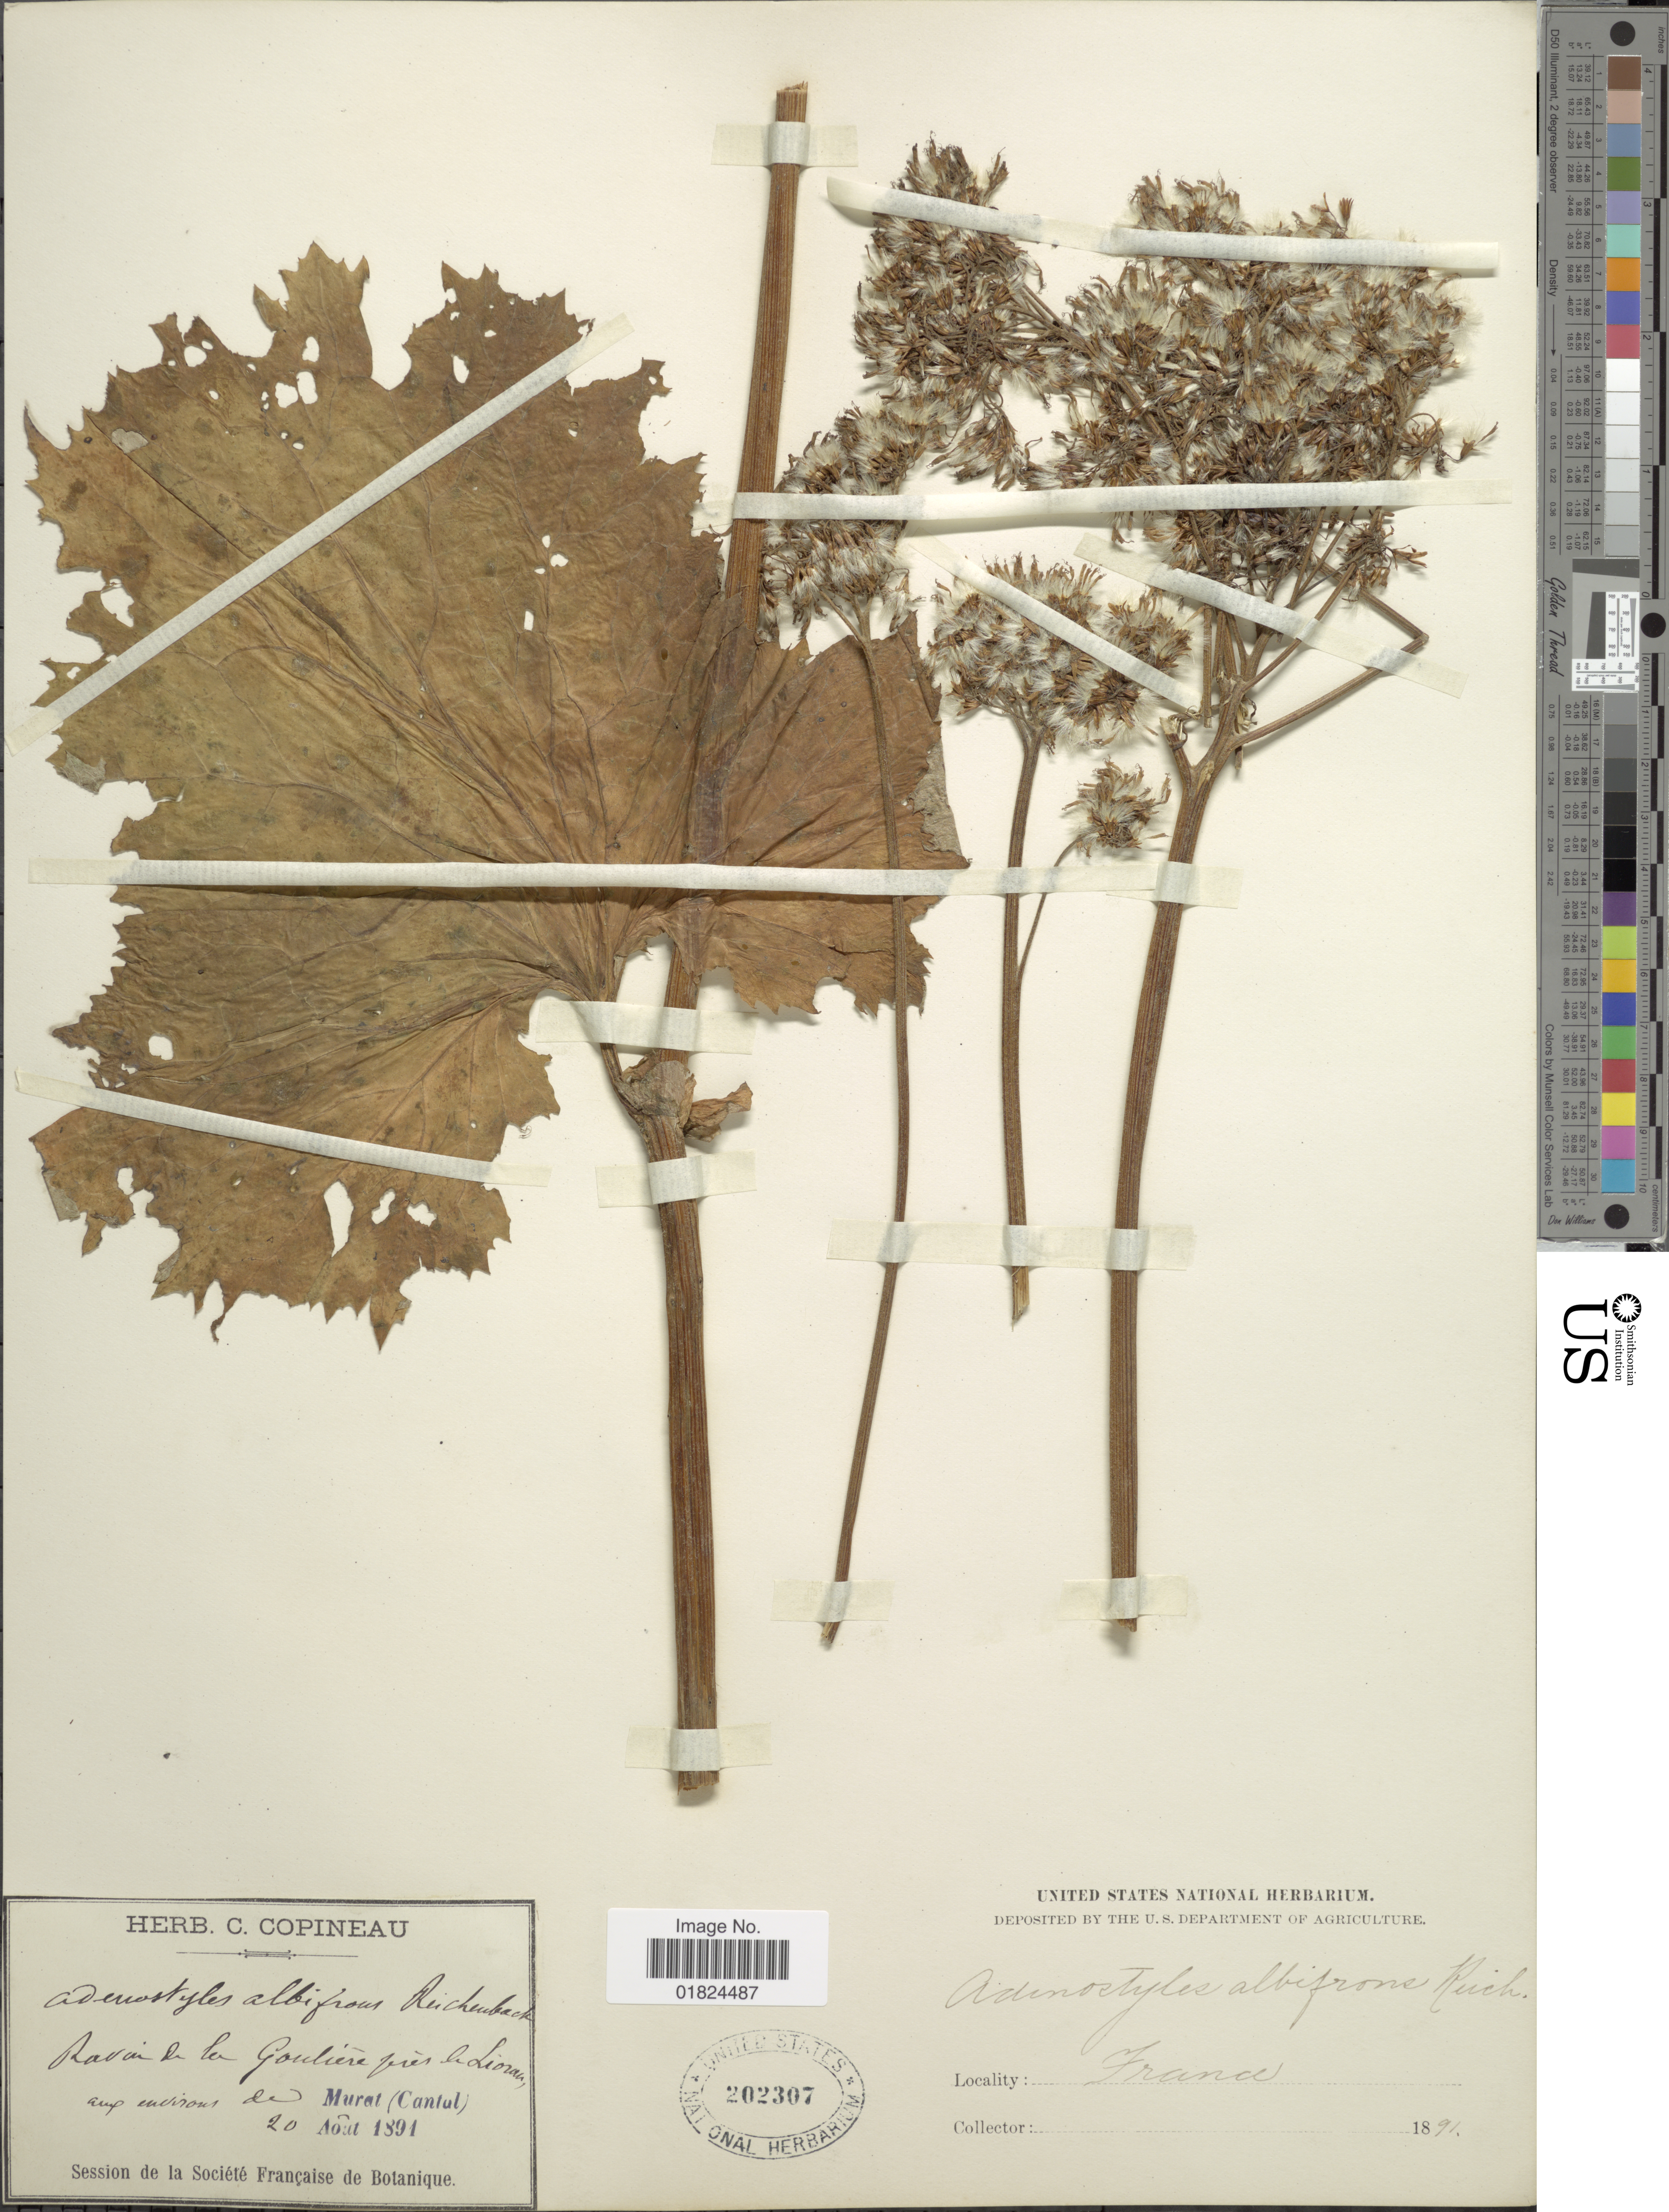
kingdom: Plantae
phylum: Tracheophyta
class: Magnoliopsida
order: Asterales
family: Asteraceae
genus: Adenostyles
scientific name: Adenostyles alliariae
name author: (Gouan) A. Kern.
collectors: ex herb. C. Copineau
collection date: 1891-08-20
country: France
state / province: Auvergne-Rhône-Alpes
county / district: Cantal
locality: Ravin de la Goutiere pres de Lioran, auf environs de Murat (Cantal)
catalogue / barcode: US 202307